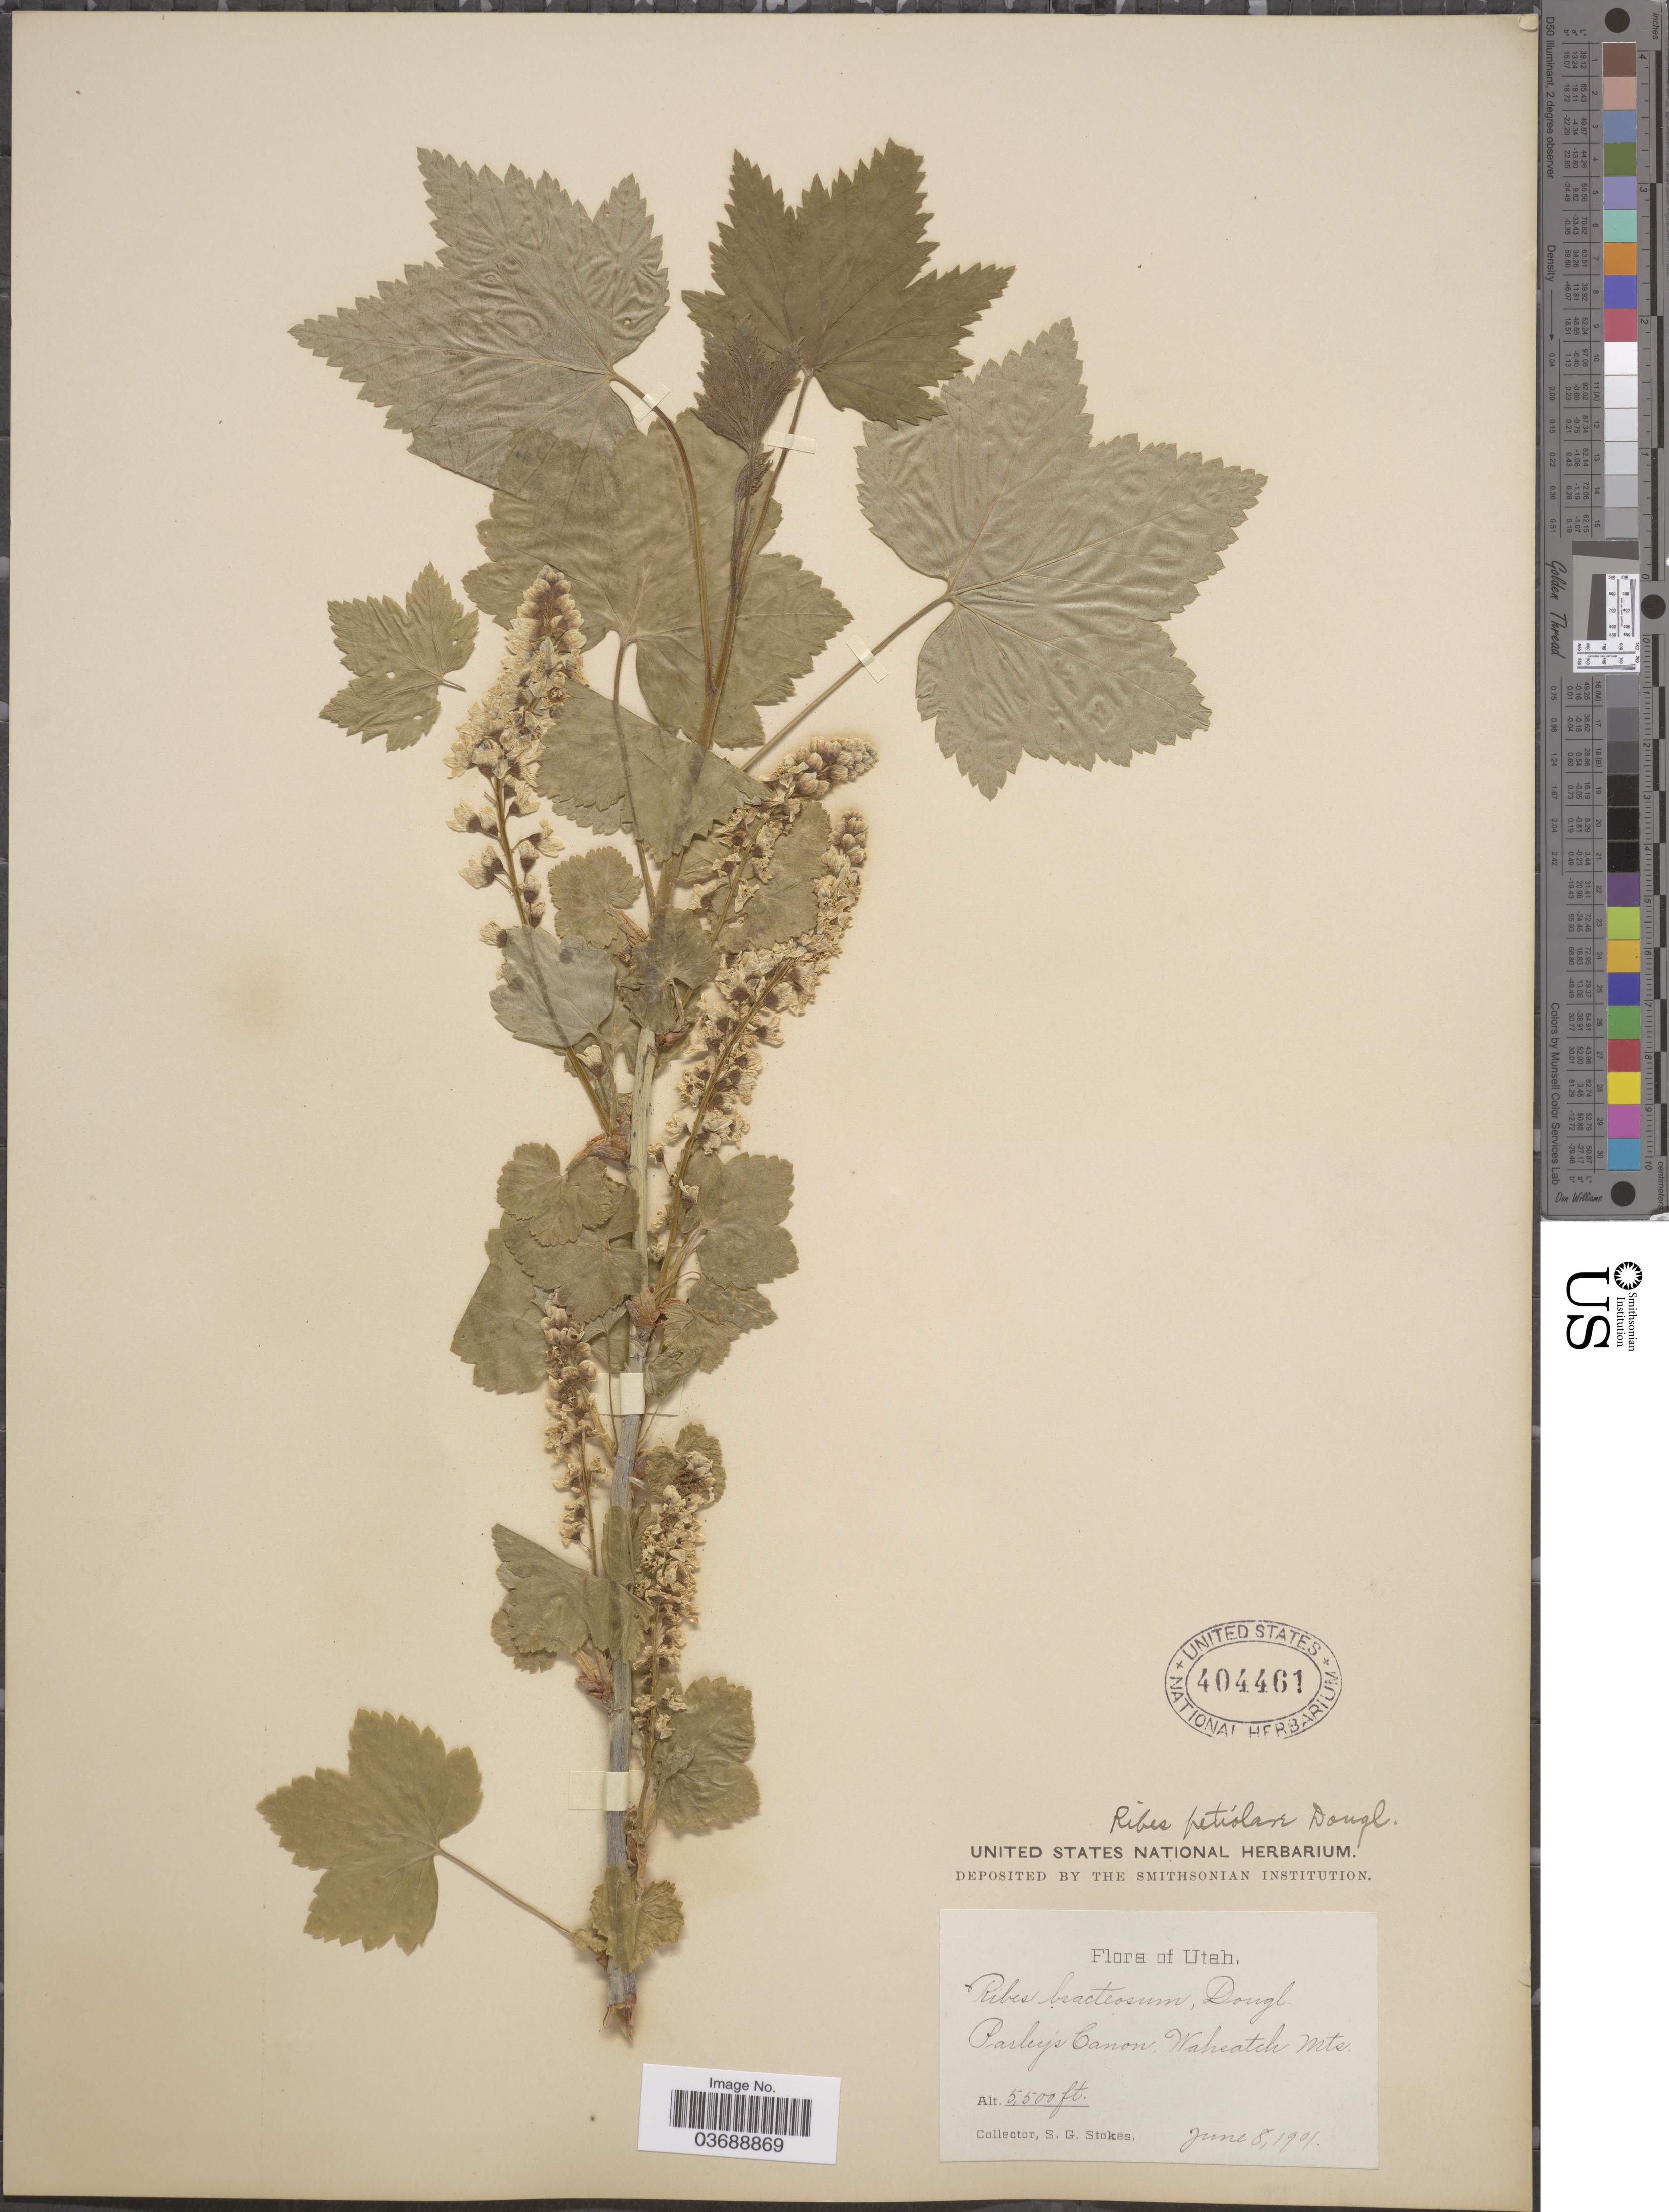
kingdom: Plantae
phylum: Tracheophyta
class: Magnoliopsida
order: Saxifragales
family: Grossulariaceae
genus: Ribes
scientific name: Ribes petiolare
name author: Douglas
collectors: S. G. Stokes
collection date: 1901-06-08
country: United States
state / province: Utah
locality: Parley's Canon, Wahsatch Mts.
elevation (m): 1676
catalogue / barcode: US 404461